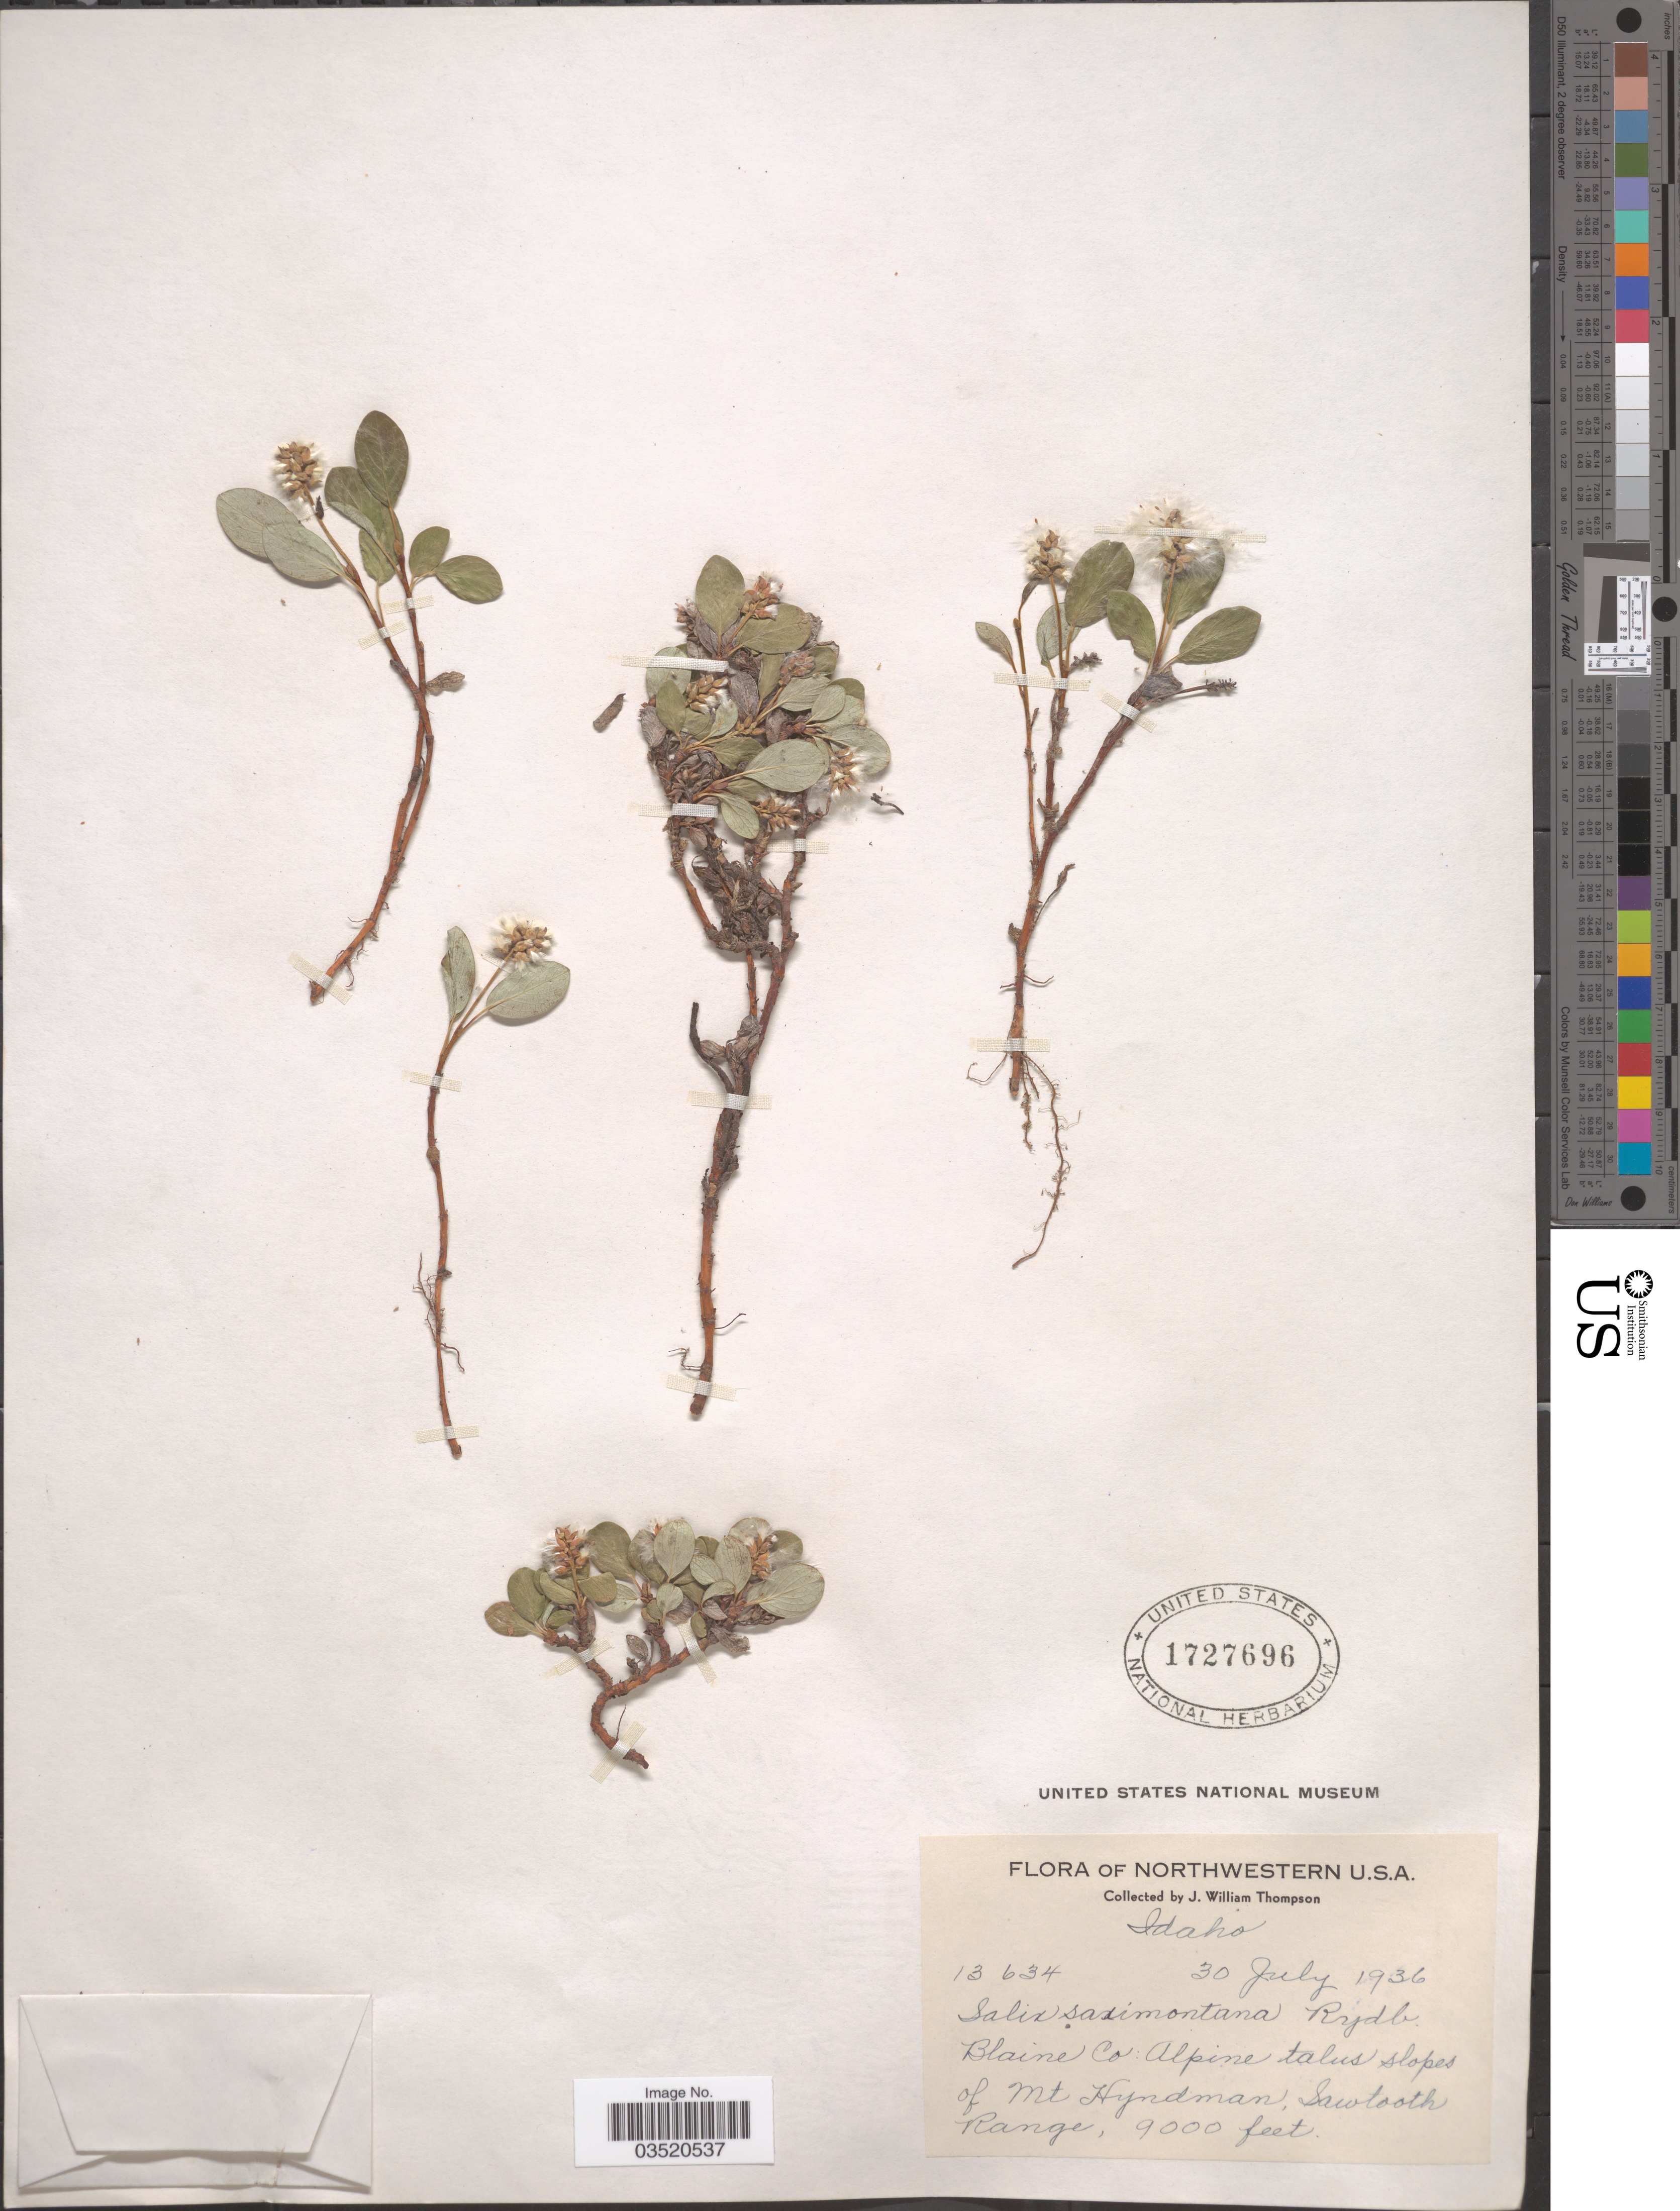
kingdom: Plantae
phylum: Tracheophyta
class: Magnoliopsida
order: Malpighiales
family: Salicaceae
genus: Salix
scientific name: Salix saximontana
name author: Rydb.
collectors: J. W. Thompson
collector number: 13634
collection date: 1936-07-30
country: United States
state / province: Idaho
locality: Northwestern U. S. A. Blaine Co: Alpine talus slopes of Mt Hyndma, Sawtooth Range.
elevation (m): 2743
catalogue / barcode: US 1727696